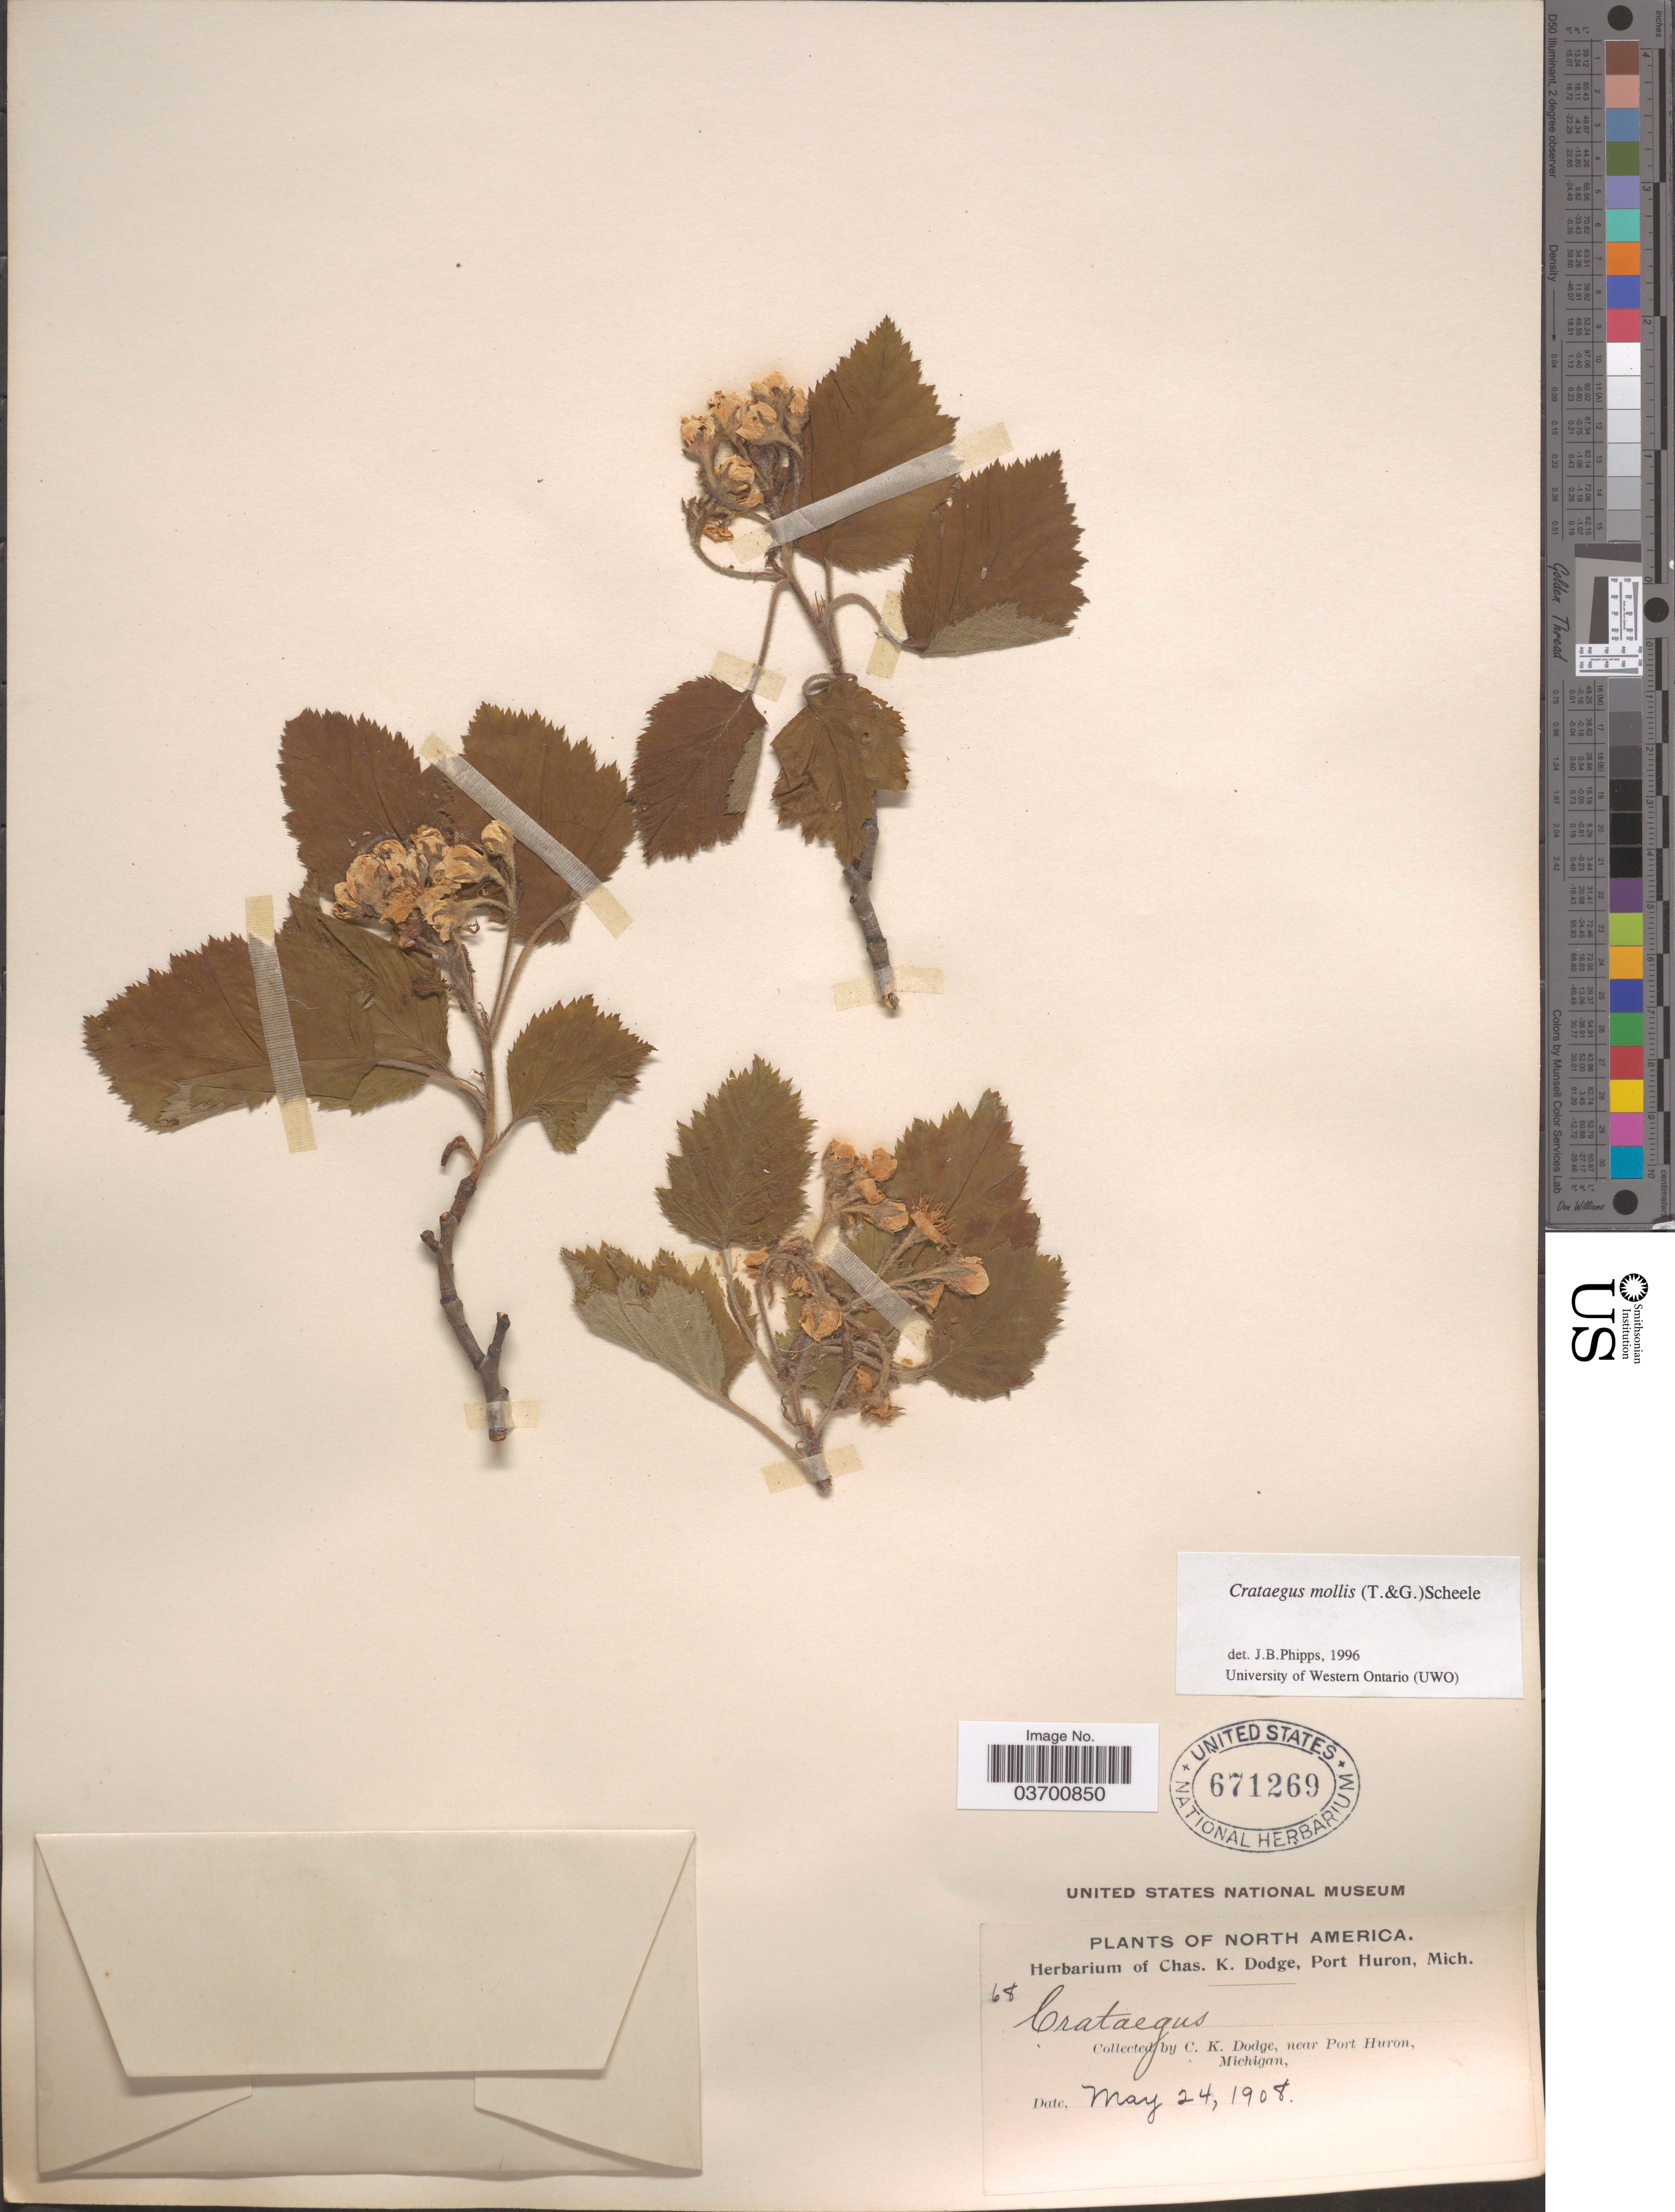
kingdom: Plantae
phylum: Tracheophyta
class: Magnoliopsida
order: Rosales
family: Rosaceae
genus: Crataegus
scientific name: Crataegus mollis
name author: (Torr. & A. Gray) Scheele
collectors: C. K. Dodge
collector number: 68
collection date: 1908-05-24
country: United States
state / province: Michigan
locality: Near Port Huron.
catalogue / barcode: US 671269